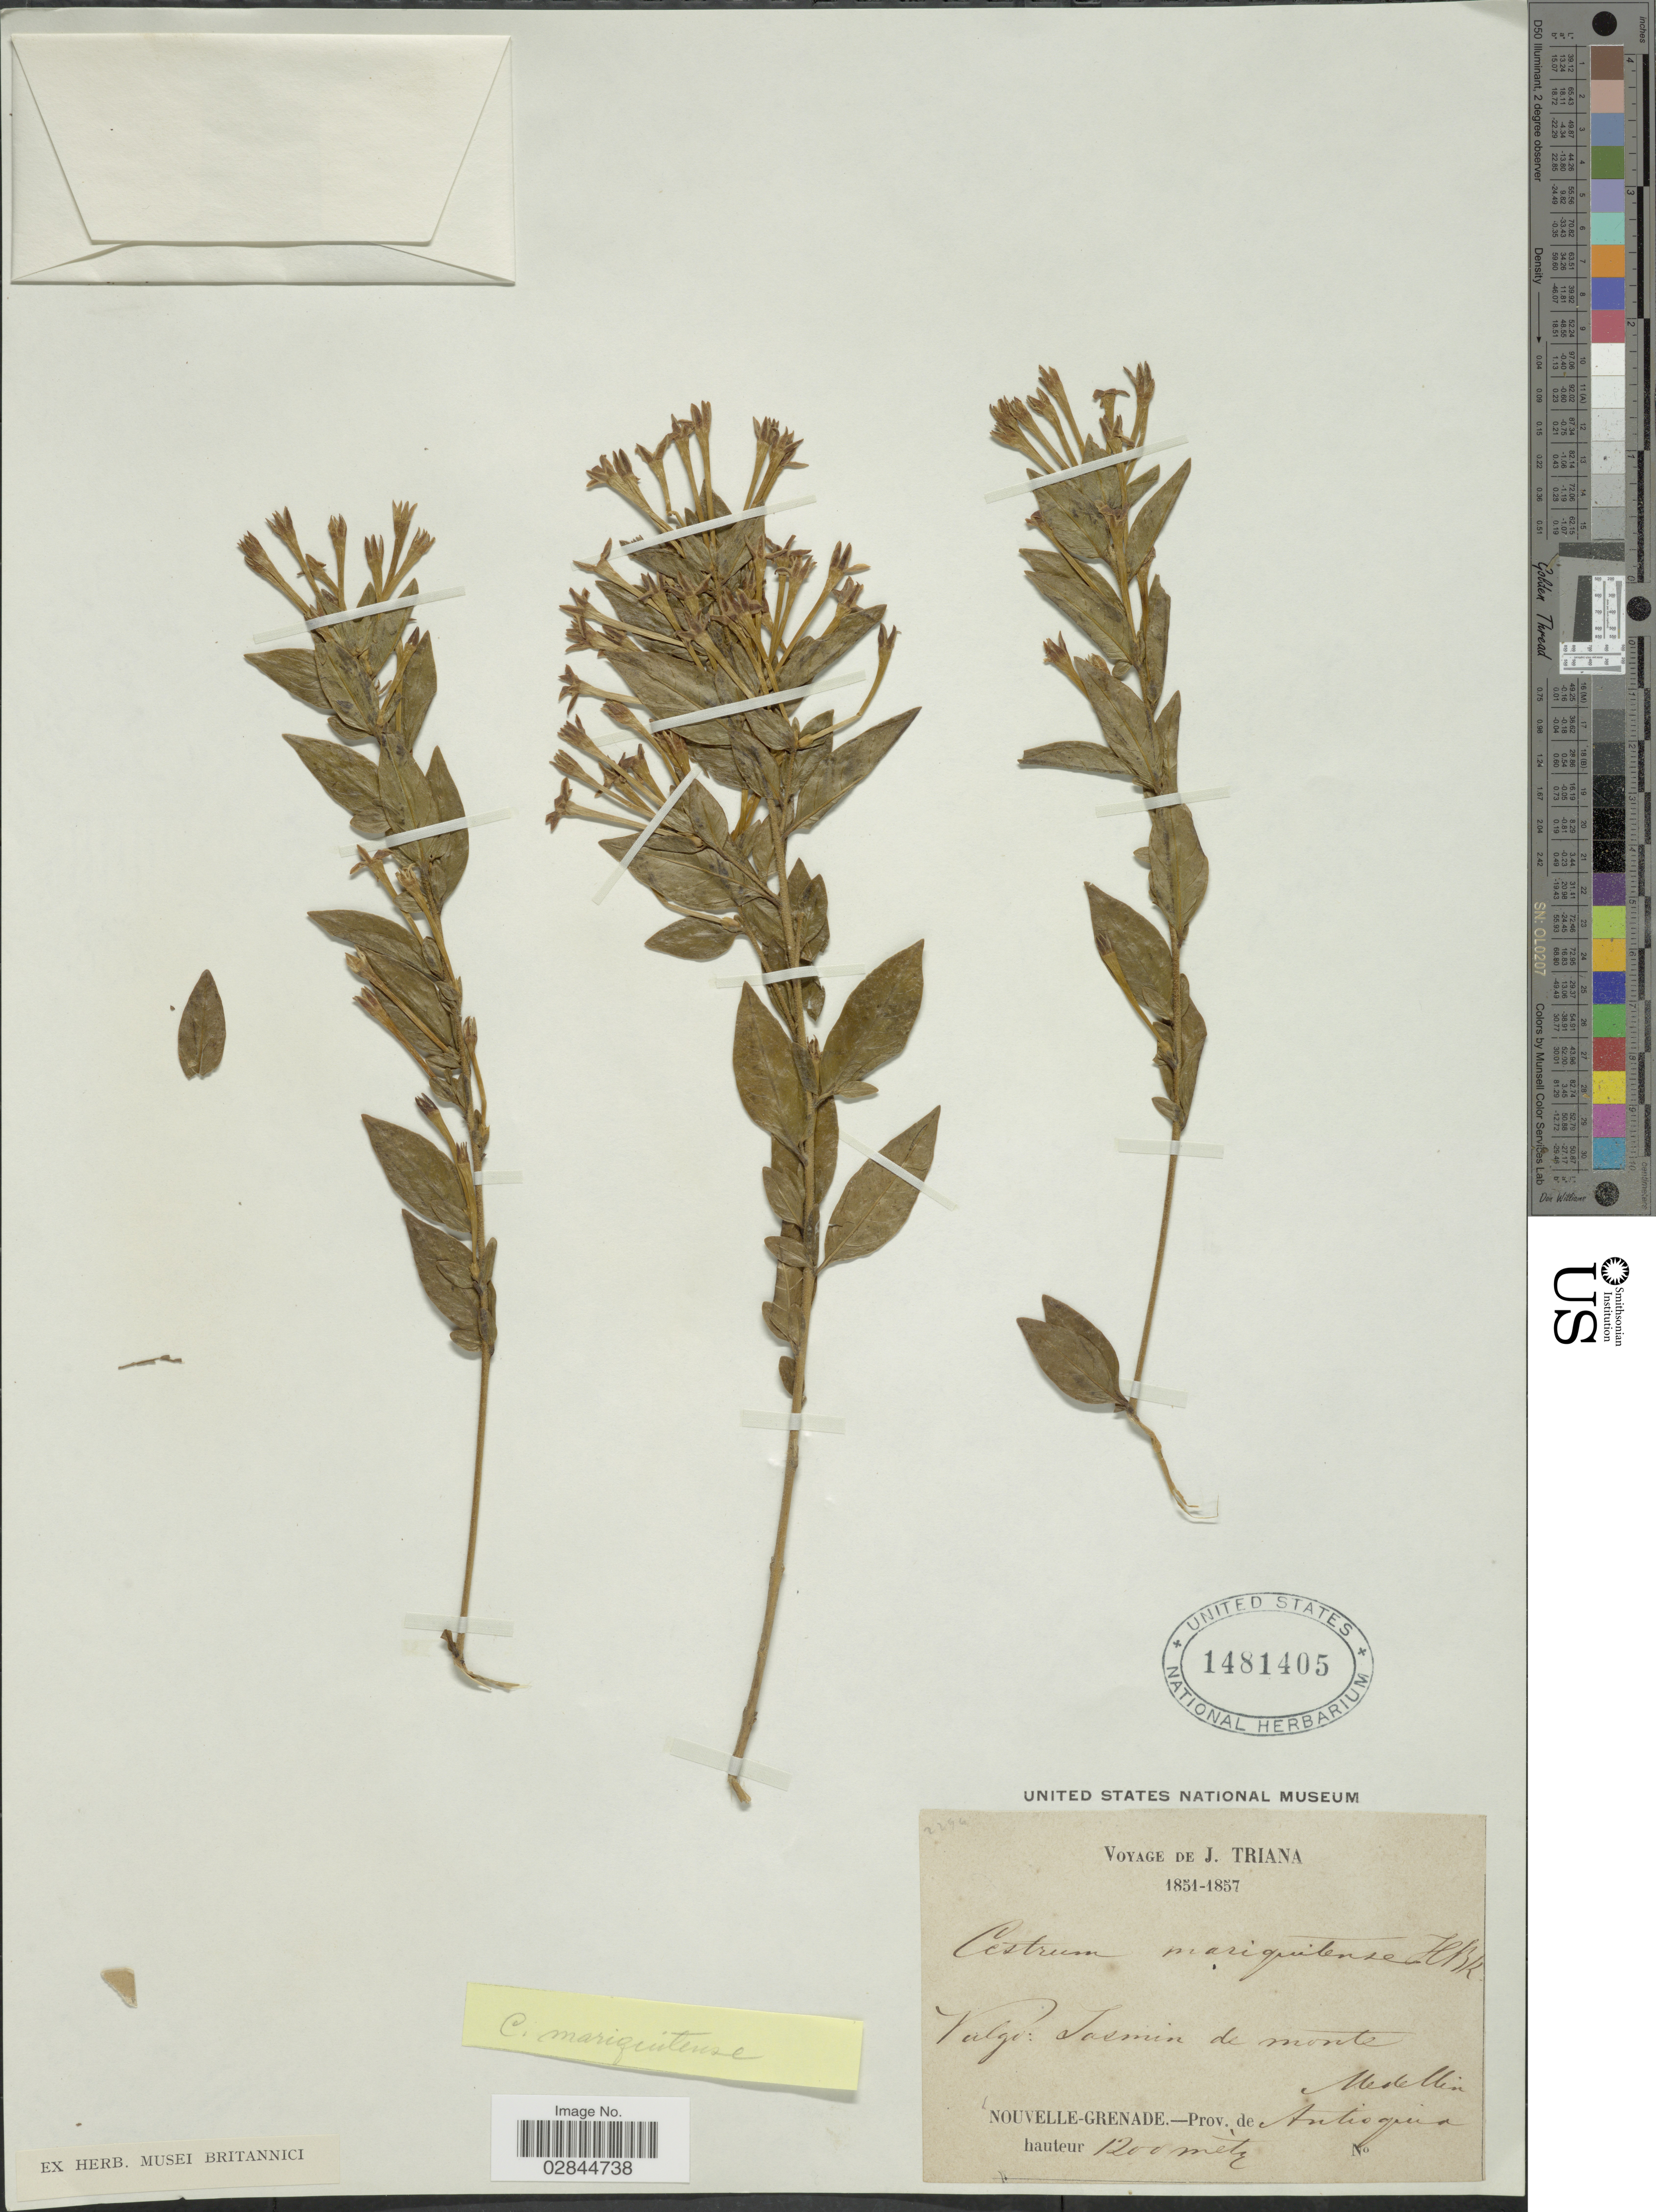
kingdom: Plantae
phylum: Tracheophyta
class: Magnoliopsida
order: Solanales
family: Solanaceae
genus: Cestrum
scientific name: Cestrum mariquitense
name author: Kunth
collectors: J. Triana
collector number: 2296*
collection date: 1851/1857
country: Colombia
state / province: Antioquia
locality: Vulge: Jasmin de monte Medellin. Nouvelle-Grenade.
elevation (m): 1200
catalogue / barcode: US 1481405